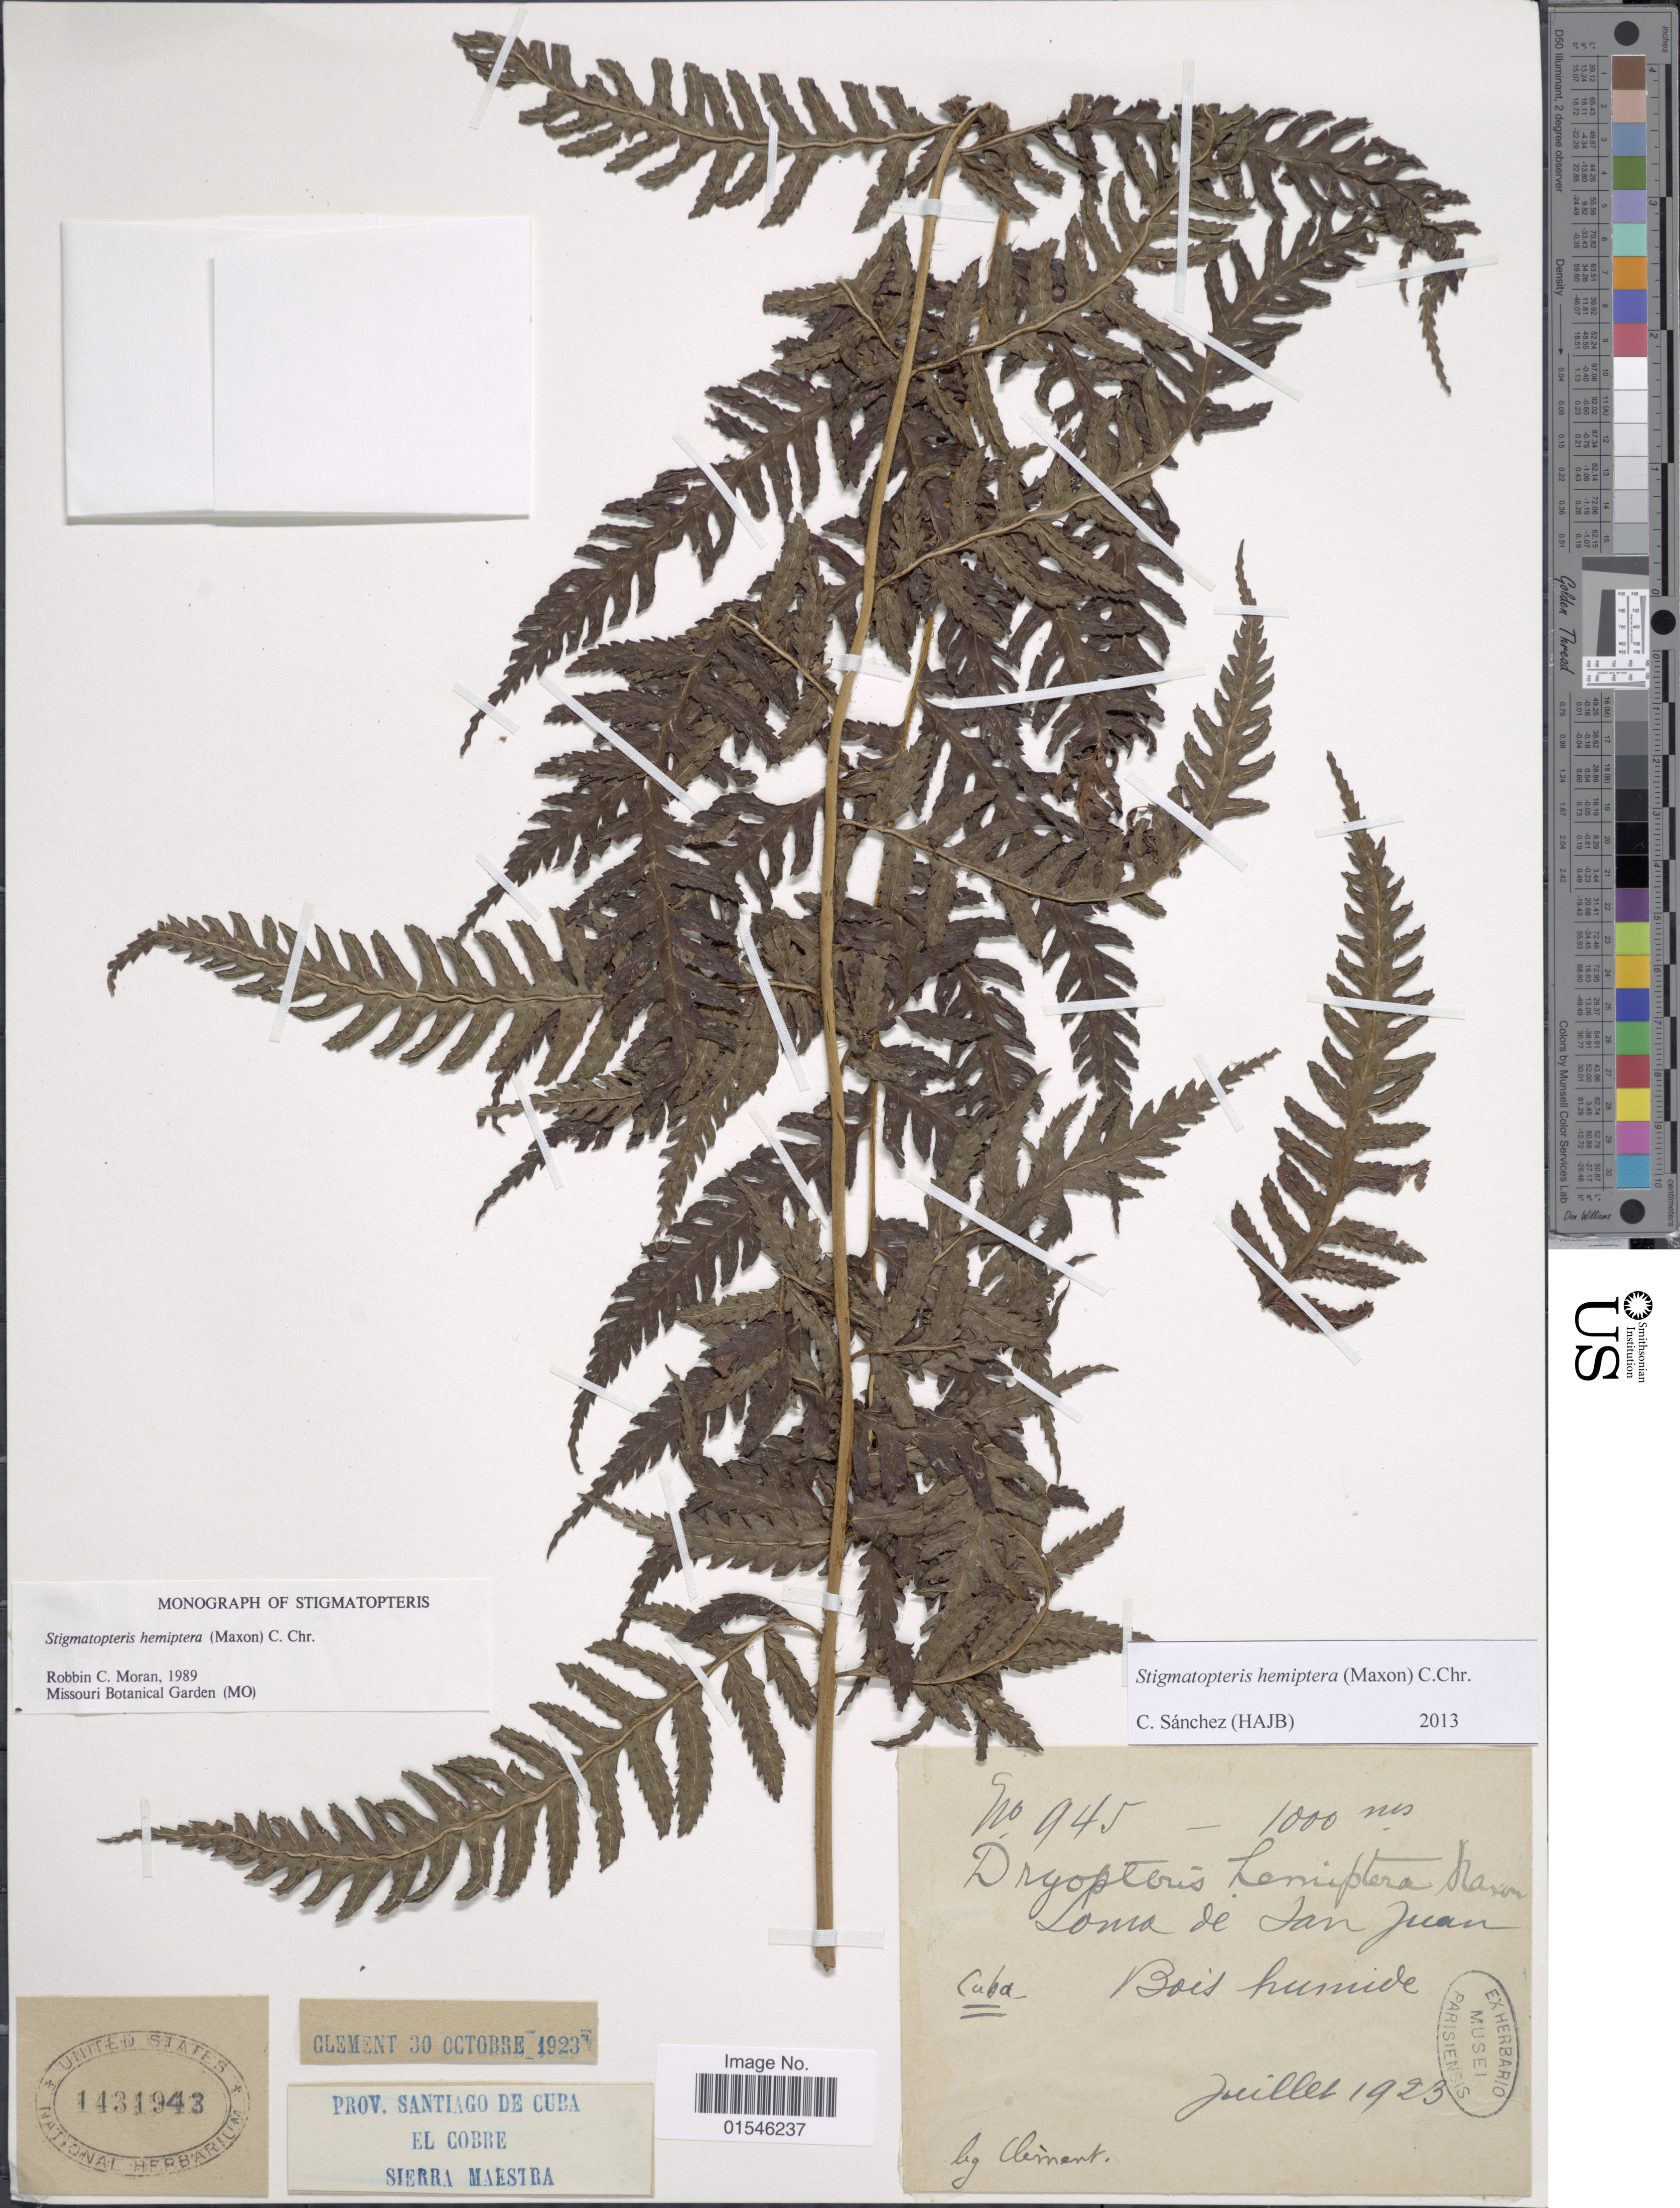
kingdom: Plantae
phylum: Tracheophyta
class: Polypodiopsida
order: Polypodiales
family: Dryopteridaceae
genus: Stigmatopteris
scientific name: Stigmatopteris hemiptera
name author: (Maxon) C. Chr.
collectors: -. Clement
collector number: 945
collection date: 1923-07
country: Cuba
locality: Bois humide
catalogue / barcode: US 1431943